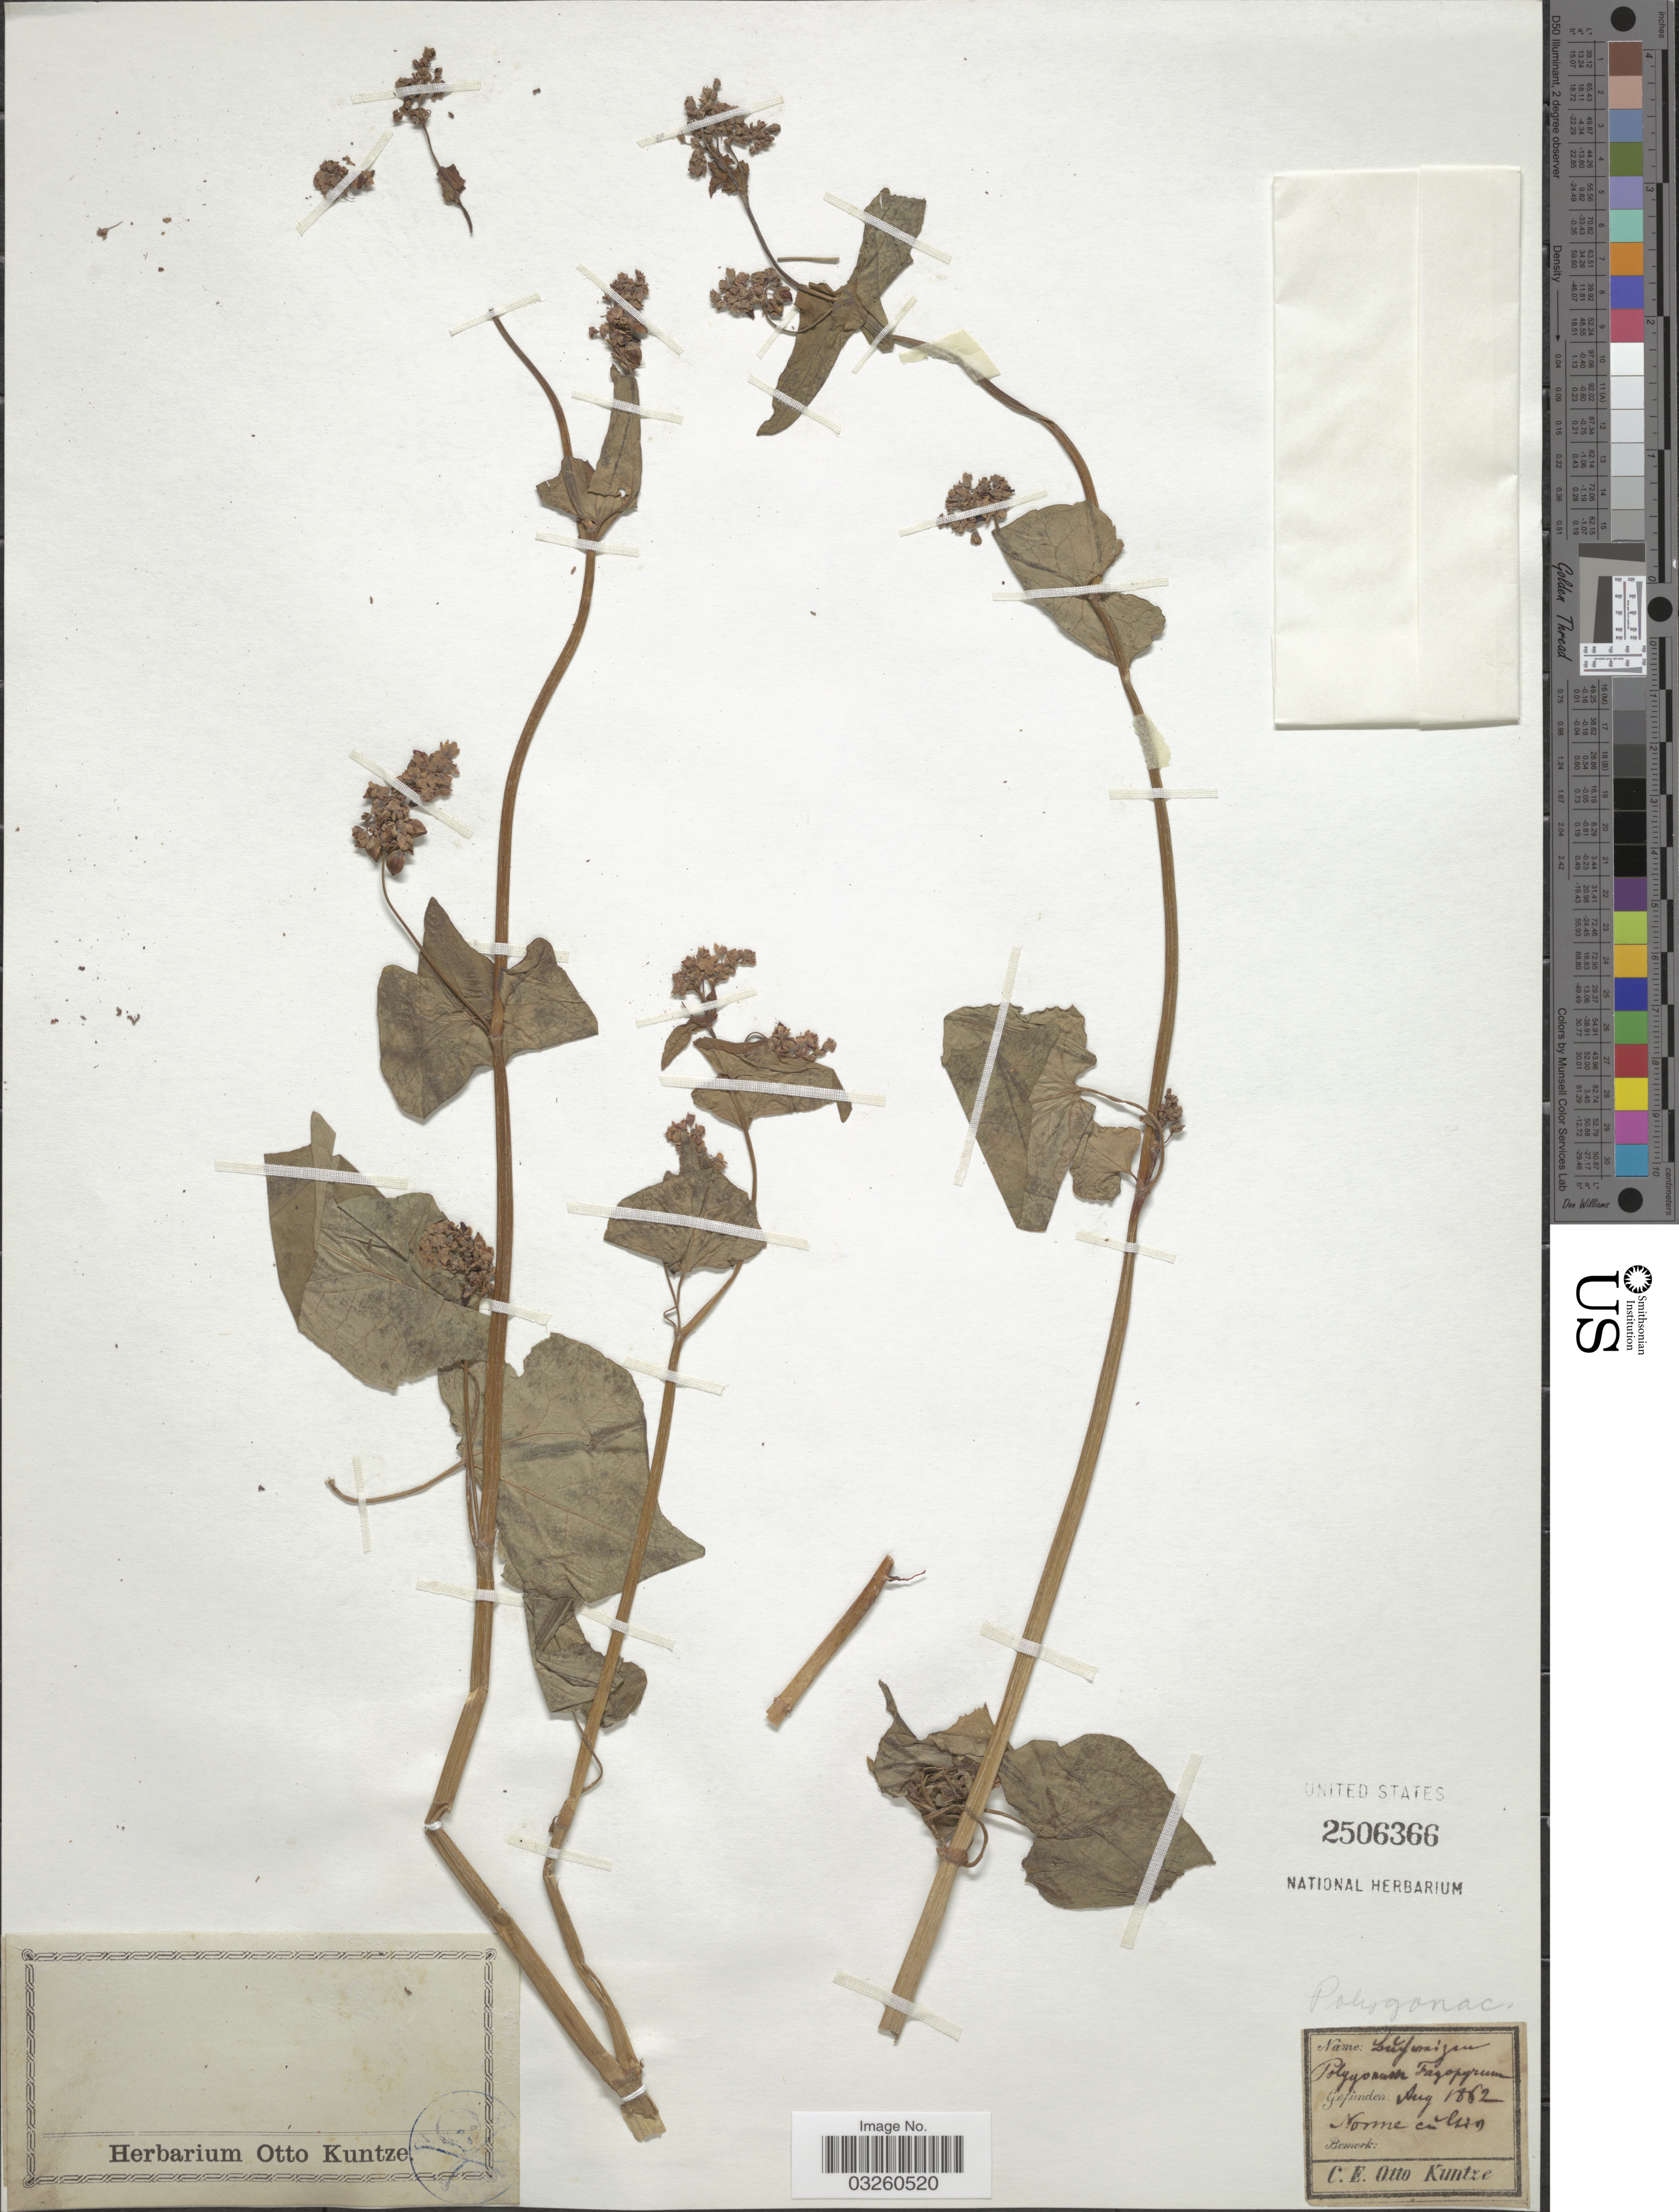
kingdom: Plantae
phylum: Tracheophyta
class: Magnoliopsida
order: Caryophyllales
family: Polygonaceae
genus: Fagopyrum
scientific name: Fagopyrum esculentum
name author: Moench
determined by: Strong, Mark T., (BOT), Smithsonian Institution - National Museum of Natural History (UNITED STATES)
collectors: C.E.O. Kuntze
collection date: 1882-08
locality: Nome cultis. [interpreted]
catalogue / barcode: US 2506366